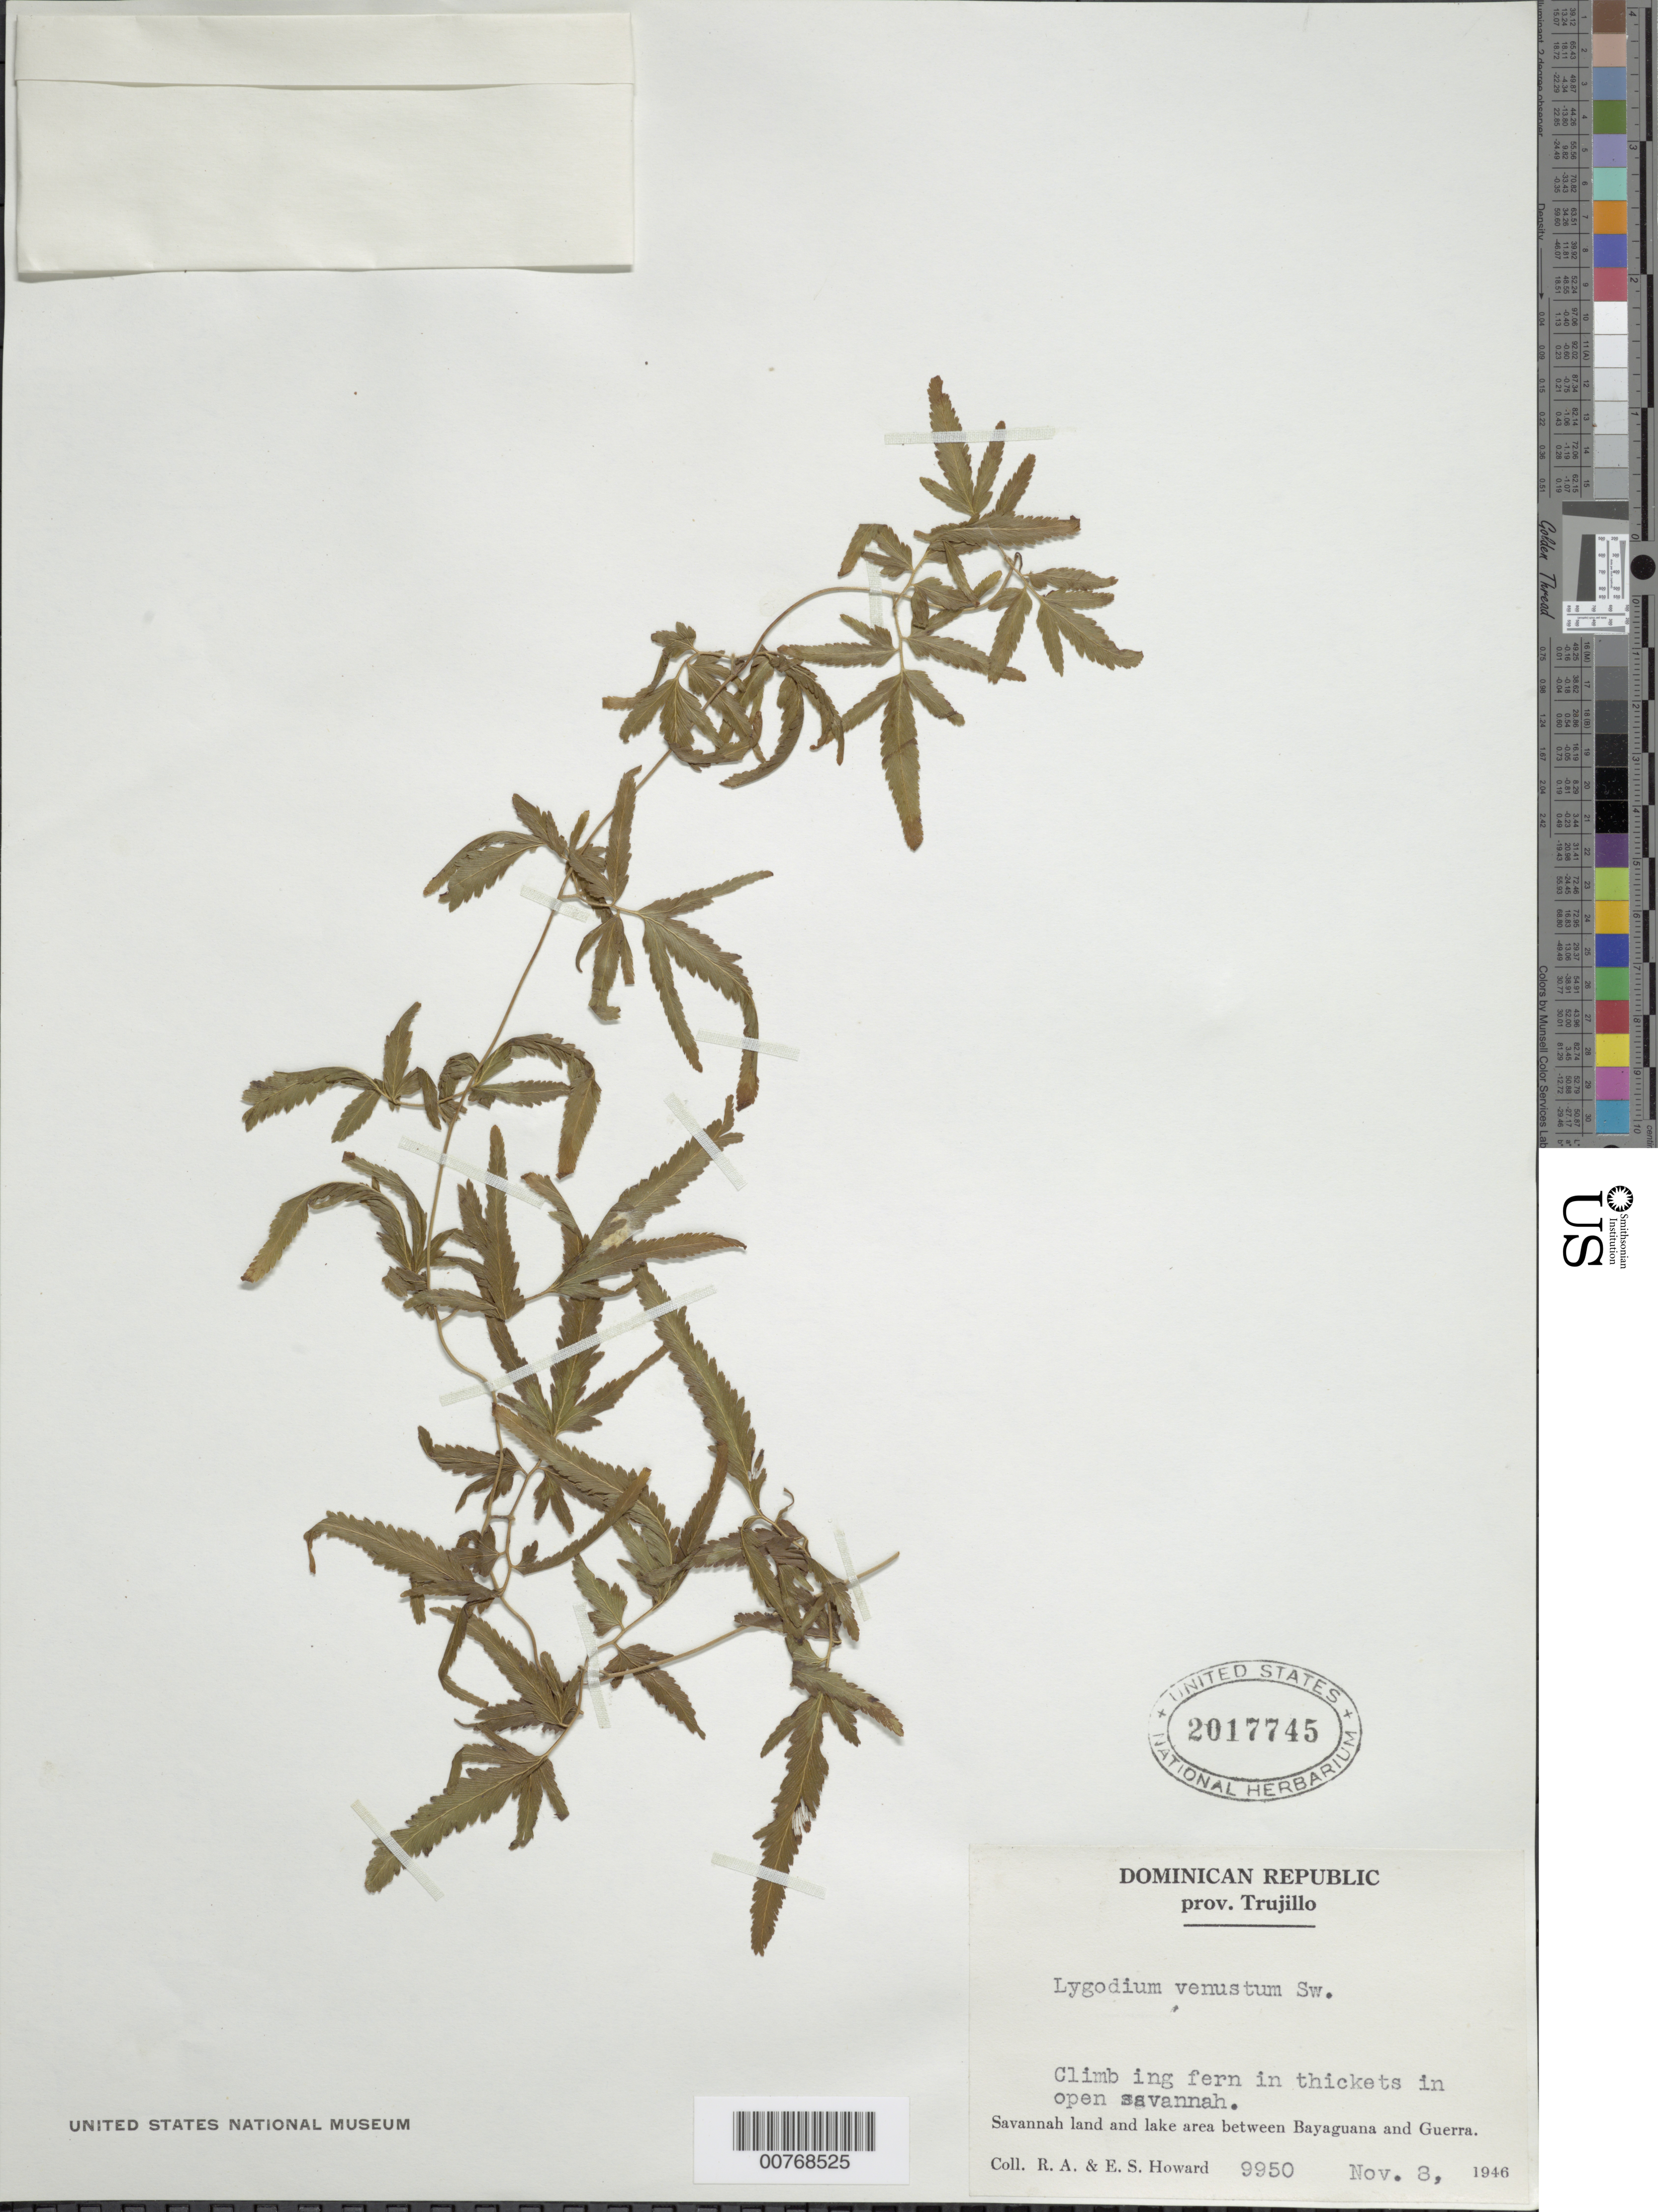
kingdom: Plantae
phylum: Tracheophyta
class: Polypodiopsida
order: Schizaeales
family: Lygodiaceae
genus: Lygodium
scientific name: Lygodium venustum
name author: Sw.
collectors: R. A. Howard & E. S. Howard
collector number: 9950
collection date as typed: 08 Nov 1946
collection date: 1946-11-08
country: Dominican Republic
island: Hispaniola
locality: Savannah land and lake area between Bayaguana and Guerra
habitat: In thickets in open savannah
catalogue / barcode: US 2017745